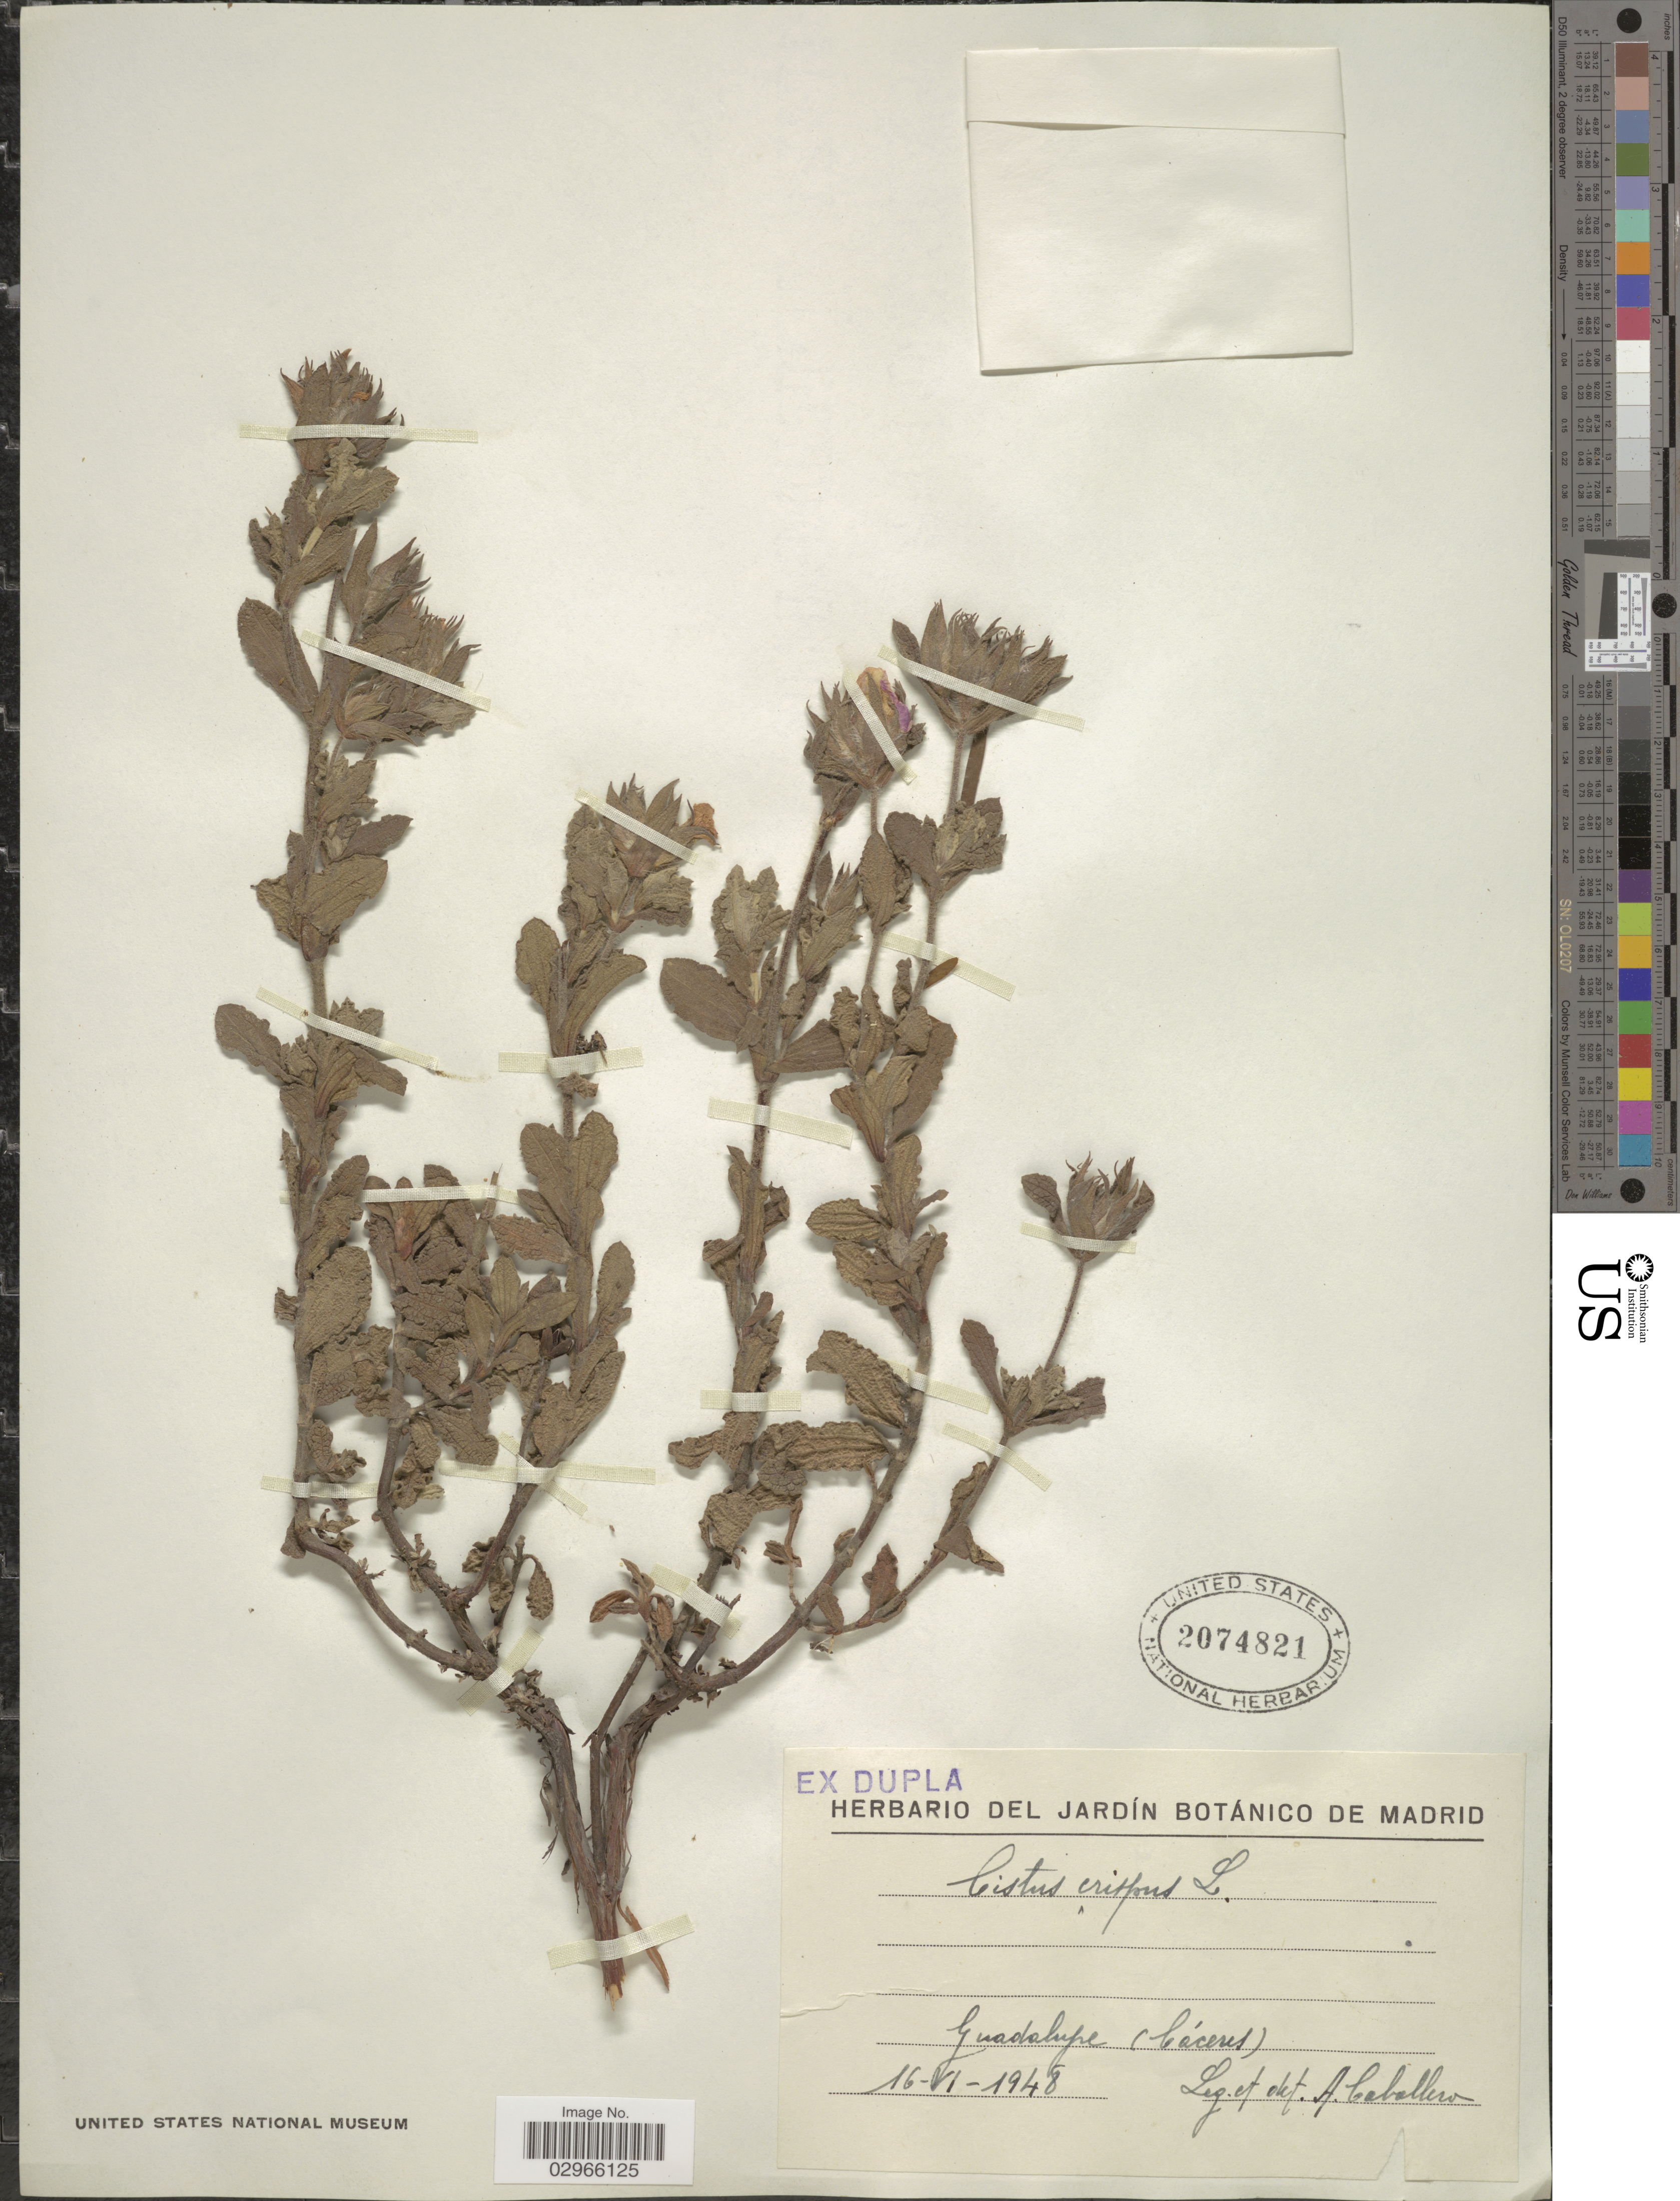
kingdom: Plantae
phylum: Tracheophyta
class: Magnoliopsida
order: Malvales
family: Cistaceae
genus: Cistus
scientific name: Cistus crispus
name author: L.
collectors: A. Caballero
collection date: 1948-06-16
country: Spain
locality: Guadalupe (Cáceres).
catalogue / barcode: US 2074821